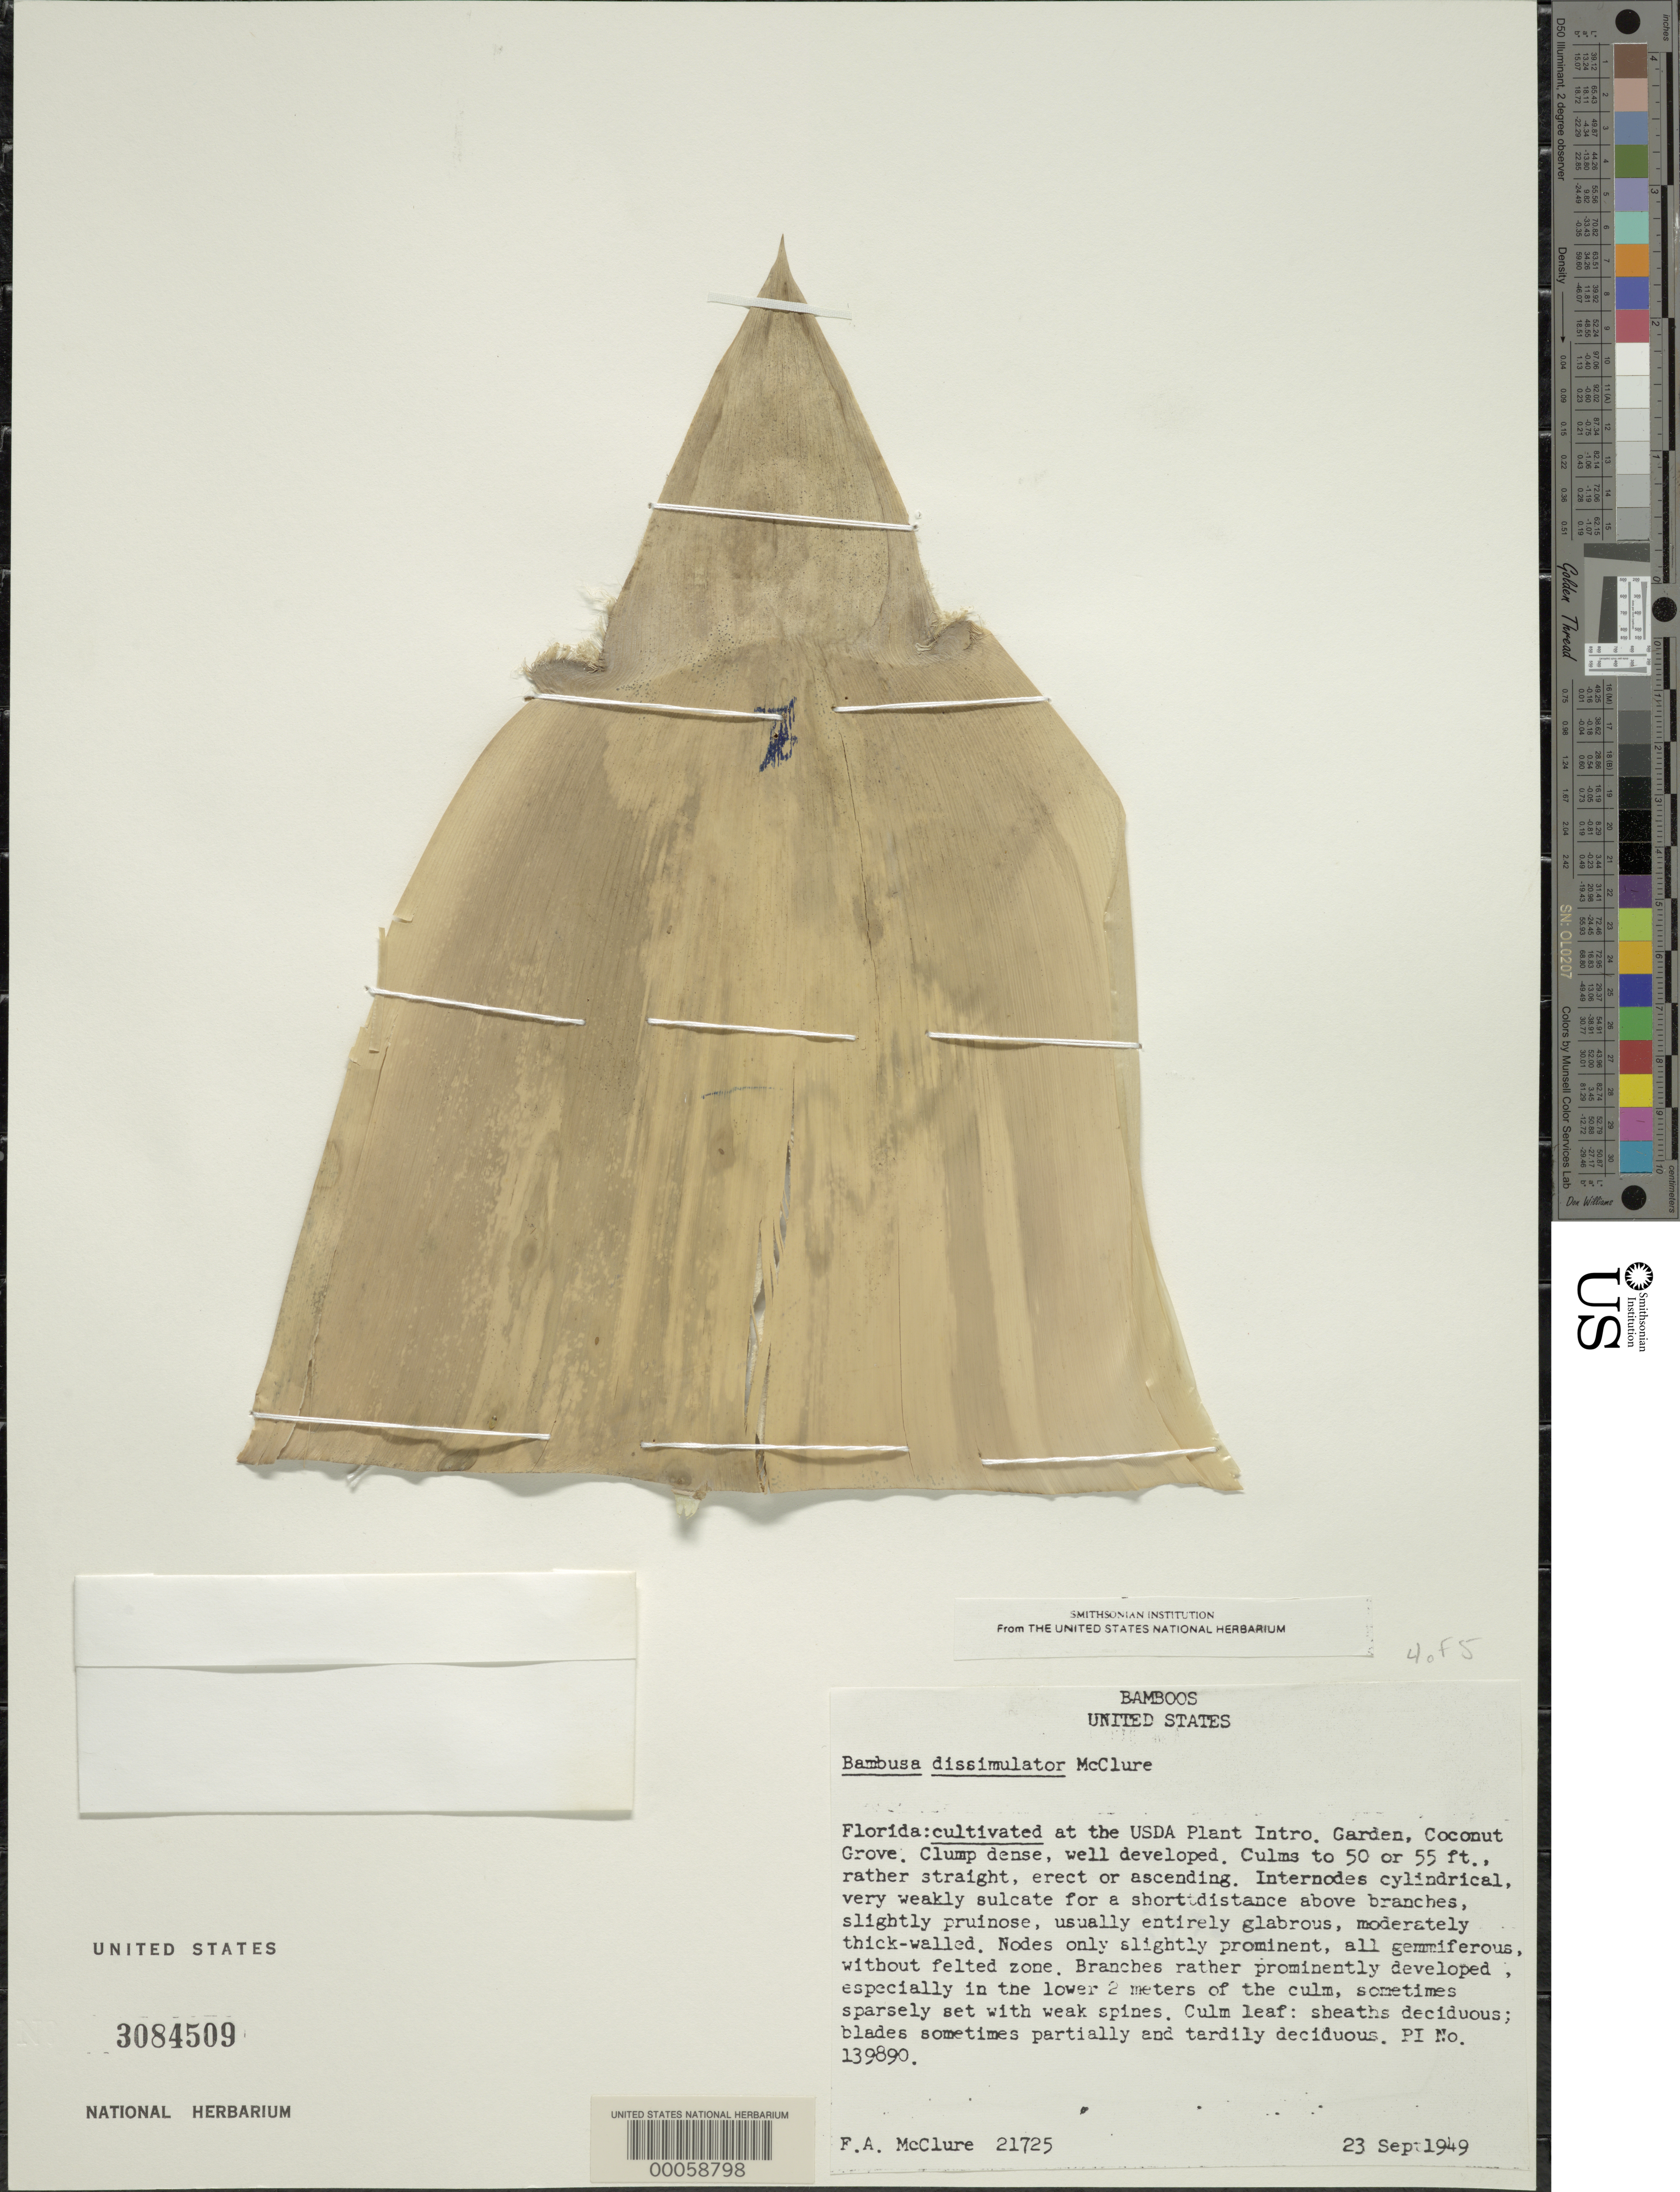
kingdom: Plantae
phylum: Tracheophyta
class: Liliopsida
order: Poales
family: Poaceae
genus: Bambusa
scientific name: Bambusa dissimulator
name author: McClure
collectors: J. N. Rose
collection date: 1969-09-27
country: United States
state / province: Florida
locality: Coconut Grove, former home of David Fairchild, the Kampong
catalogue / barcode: US 3084509